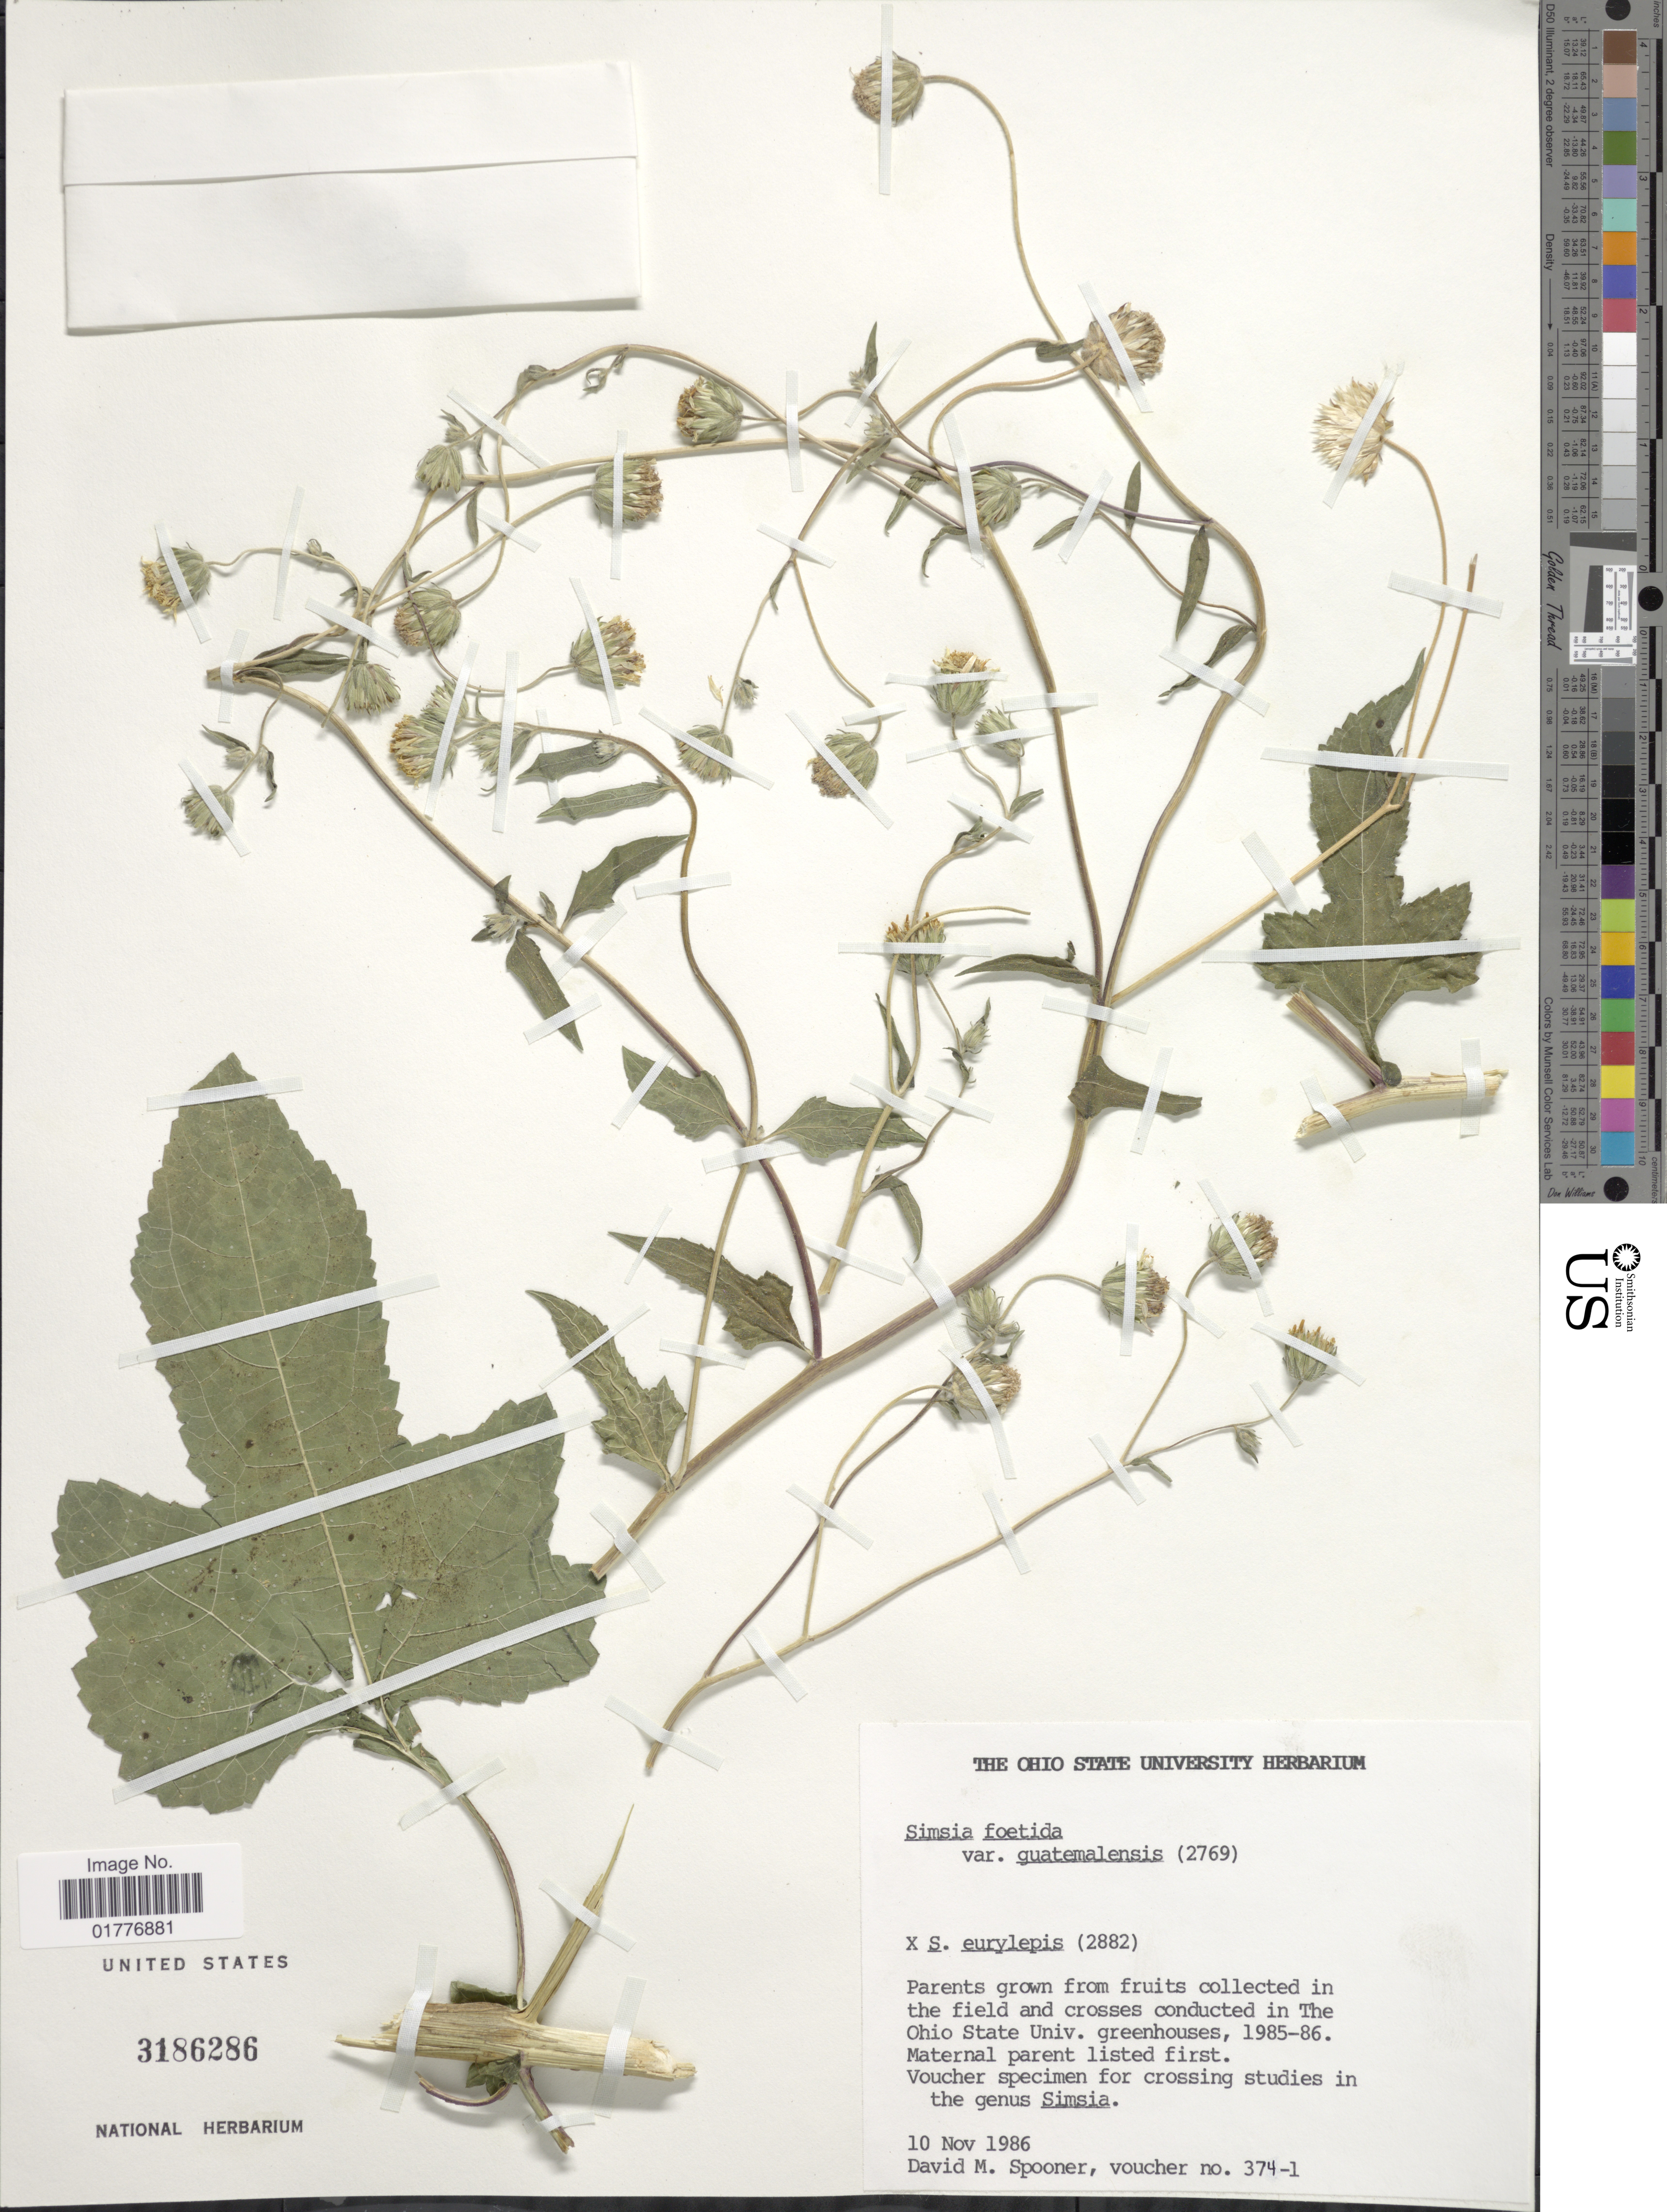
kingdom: Plantae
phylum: Tracheophyta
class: Magnoliopsida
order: Asterales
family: Asteraceae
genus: Simsia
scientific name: Simsia foetida var. foetida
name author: (Cav.) S.F. Blake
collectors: D. Spooner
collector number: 374-1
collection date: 1986-11-10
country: United States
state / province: Ohio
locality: In the field and crosses conducted in the Ohio State Univ. greenhouses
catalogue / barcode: US 3186286